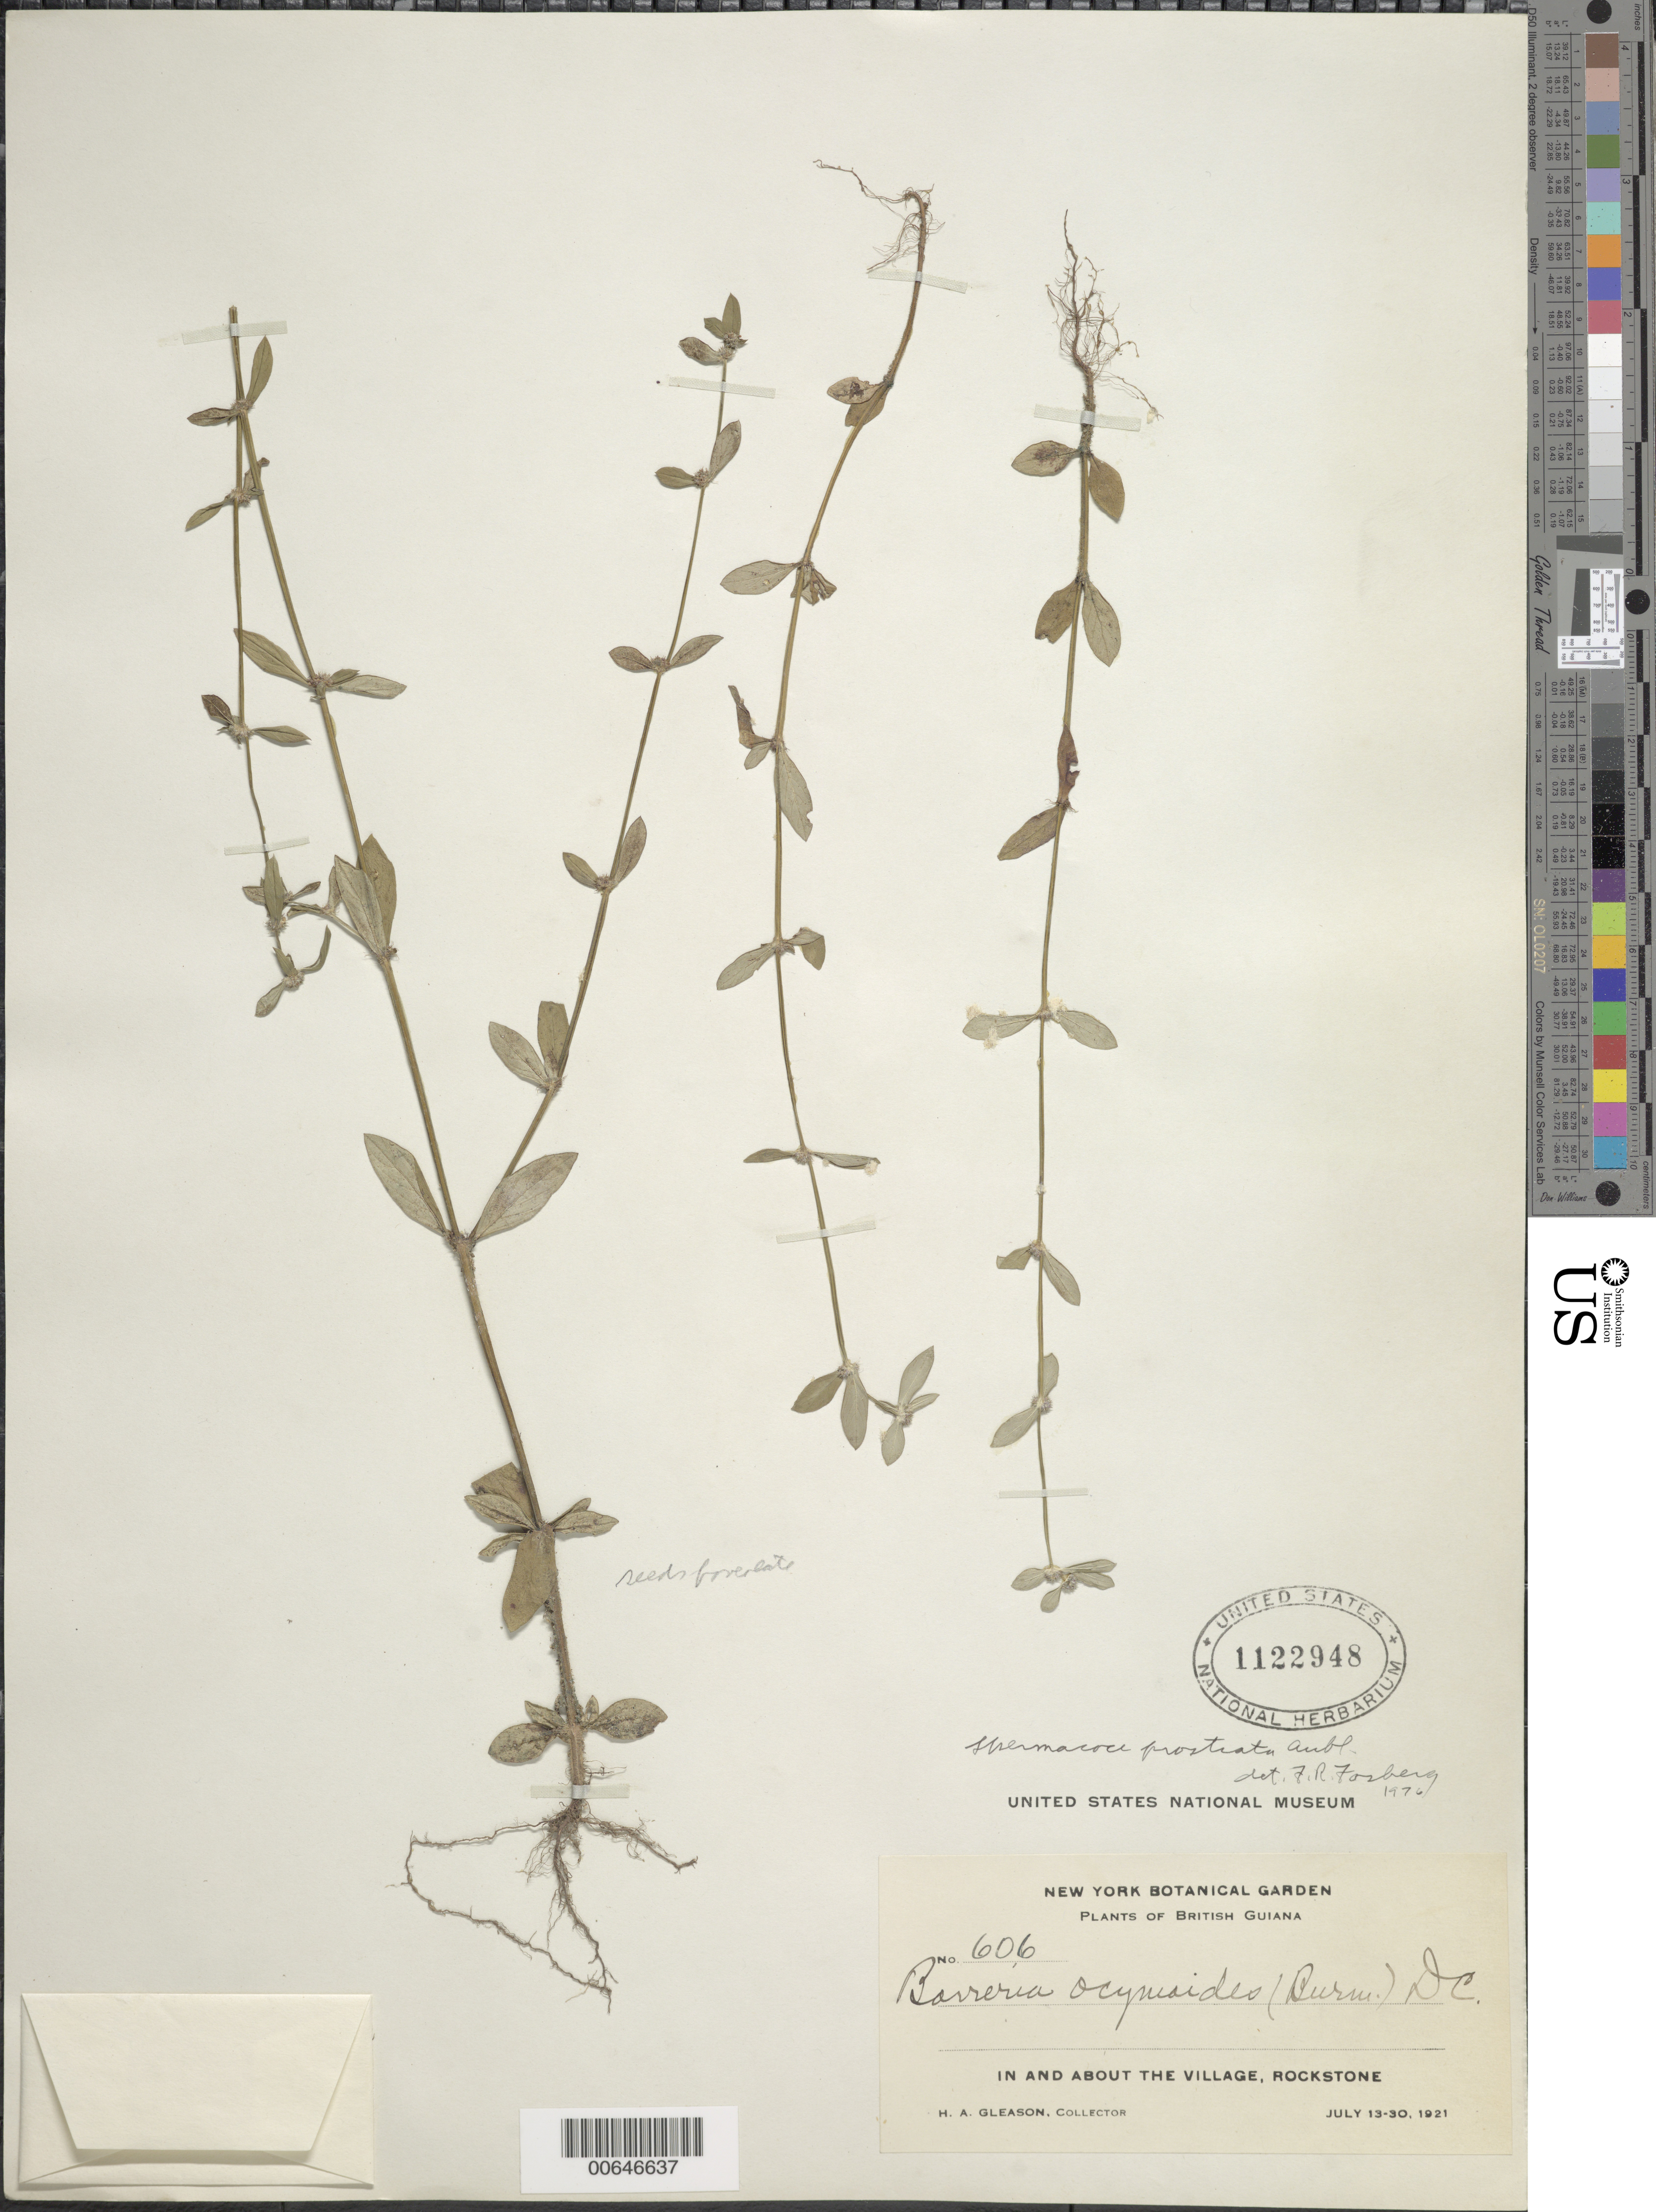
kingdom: Plantae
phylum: Tracheophyta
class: Magnoliopsida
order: Gentianales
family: Rubiaceae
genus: Borreria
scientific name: Borreria prostrata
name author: (Aubl.) Miq.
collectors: H. A. Gleason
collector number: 606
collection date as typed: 13-Jul-21 to 30-Jul-21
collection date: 1921-07-13/1921-07-30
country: Guyana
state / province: U. Demerara-Berbice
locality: Rockstone, in and about the village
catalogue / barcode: US 1122948